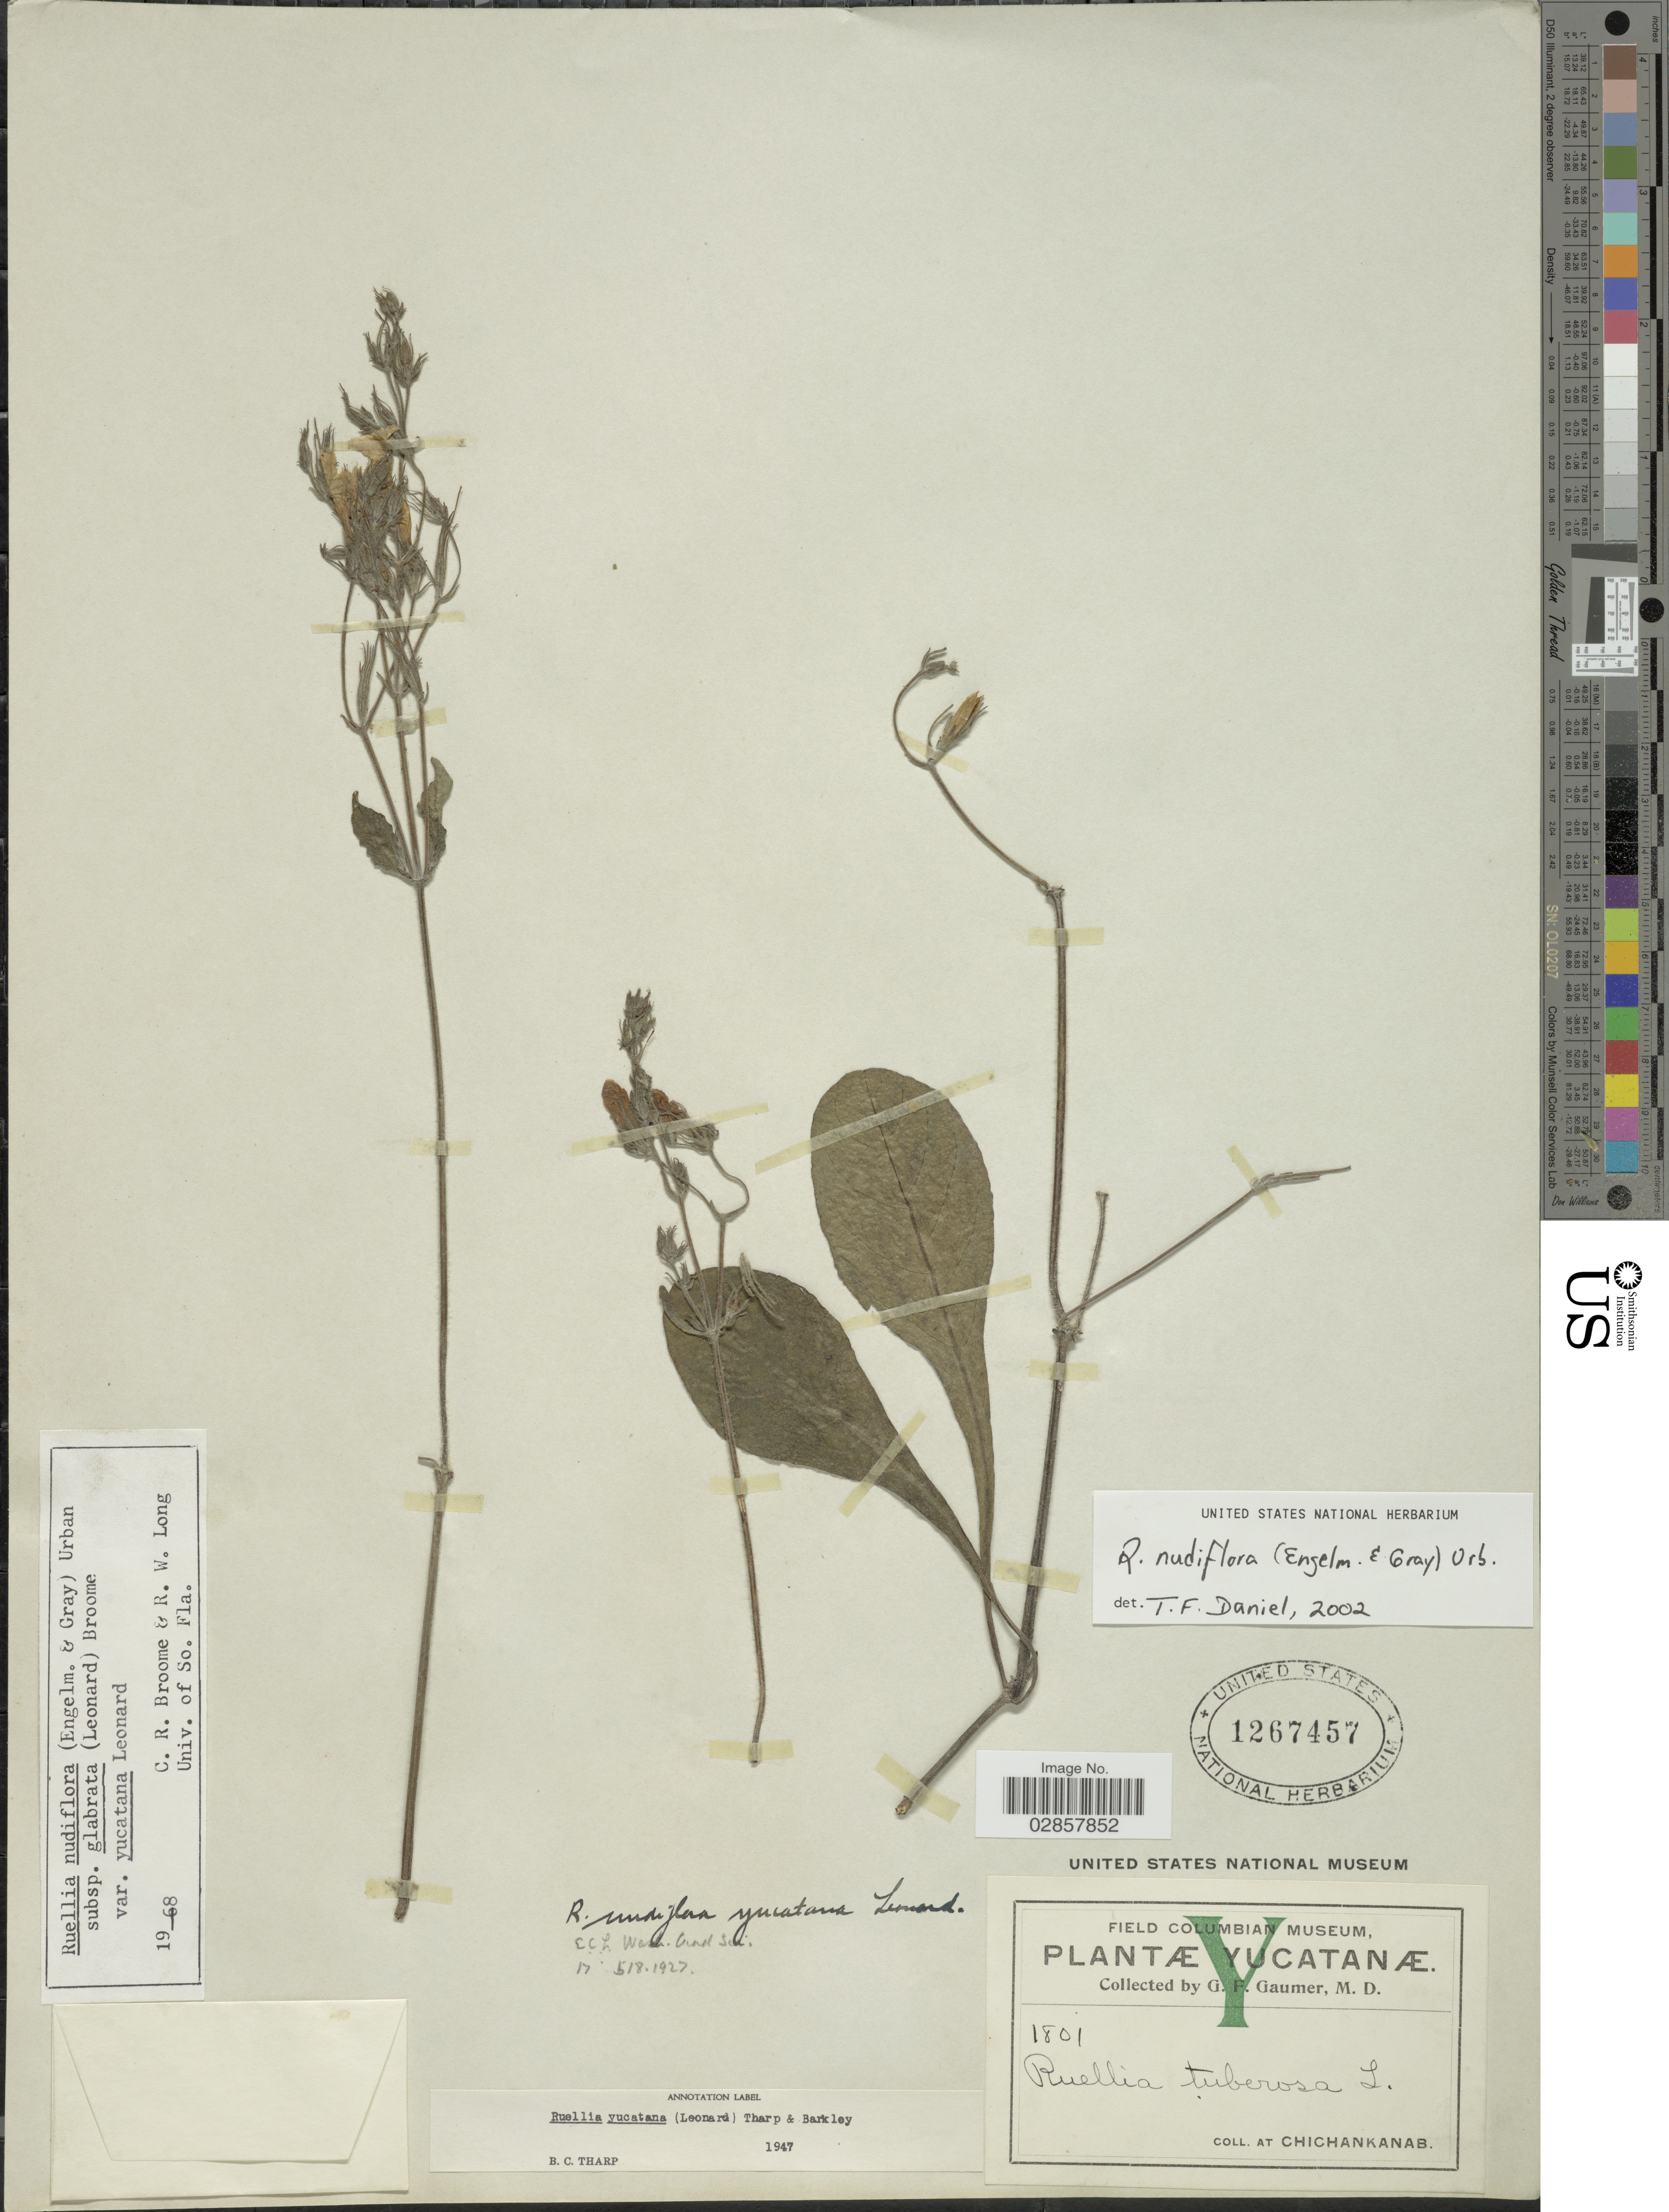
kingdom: Plantae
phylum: Tracheophyta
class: Magnoliopsida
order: Lamiales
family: Acanthaceae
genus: Ruellia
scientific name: Ruellia nudiflora var. yucatana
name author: Leonard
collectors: G. F. Gaumer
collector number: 1801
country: Mexico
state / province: Yucatán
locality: Chichnkanab.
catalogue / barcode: US 1267457